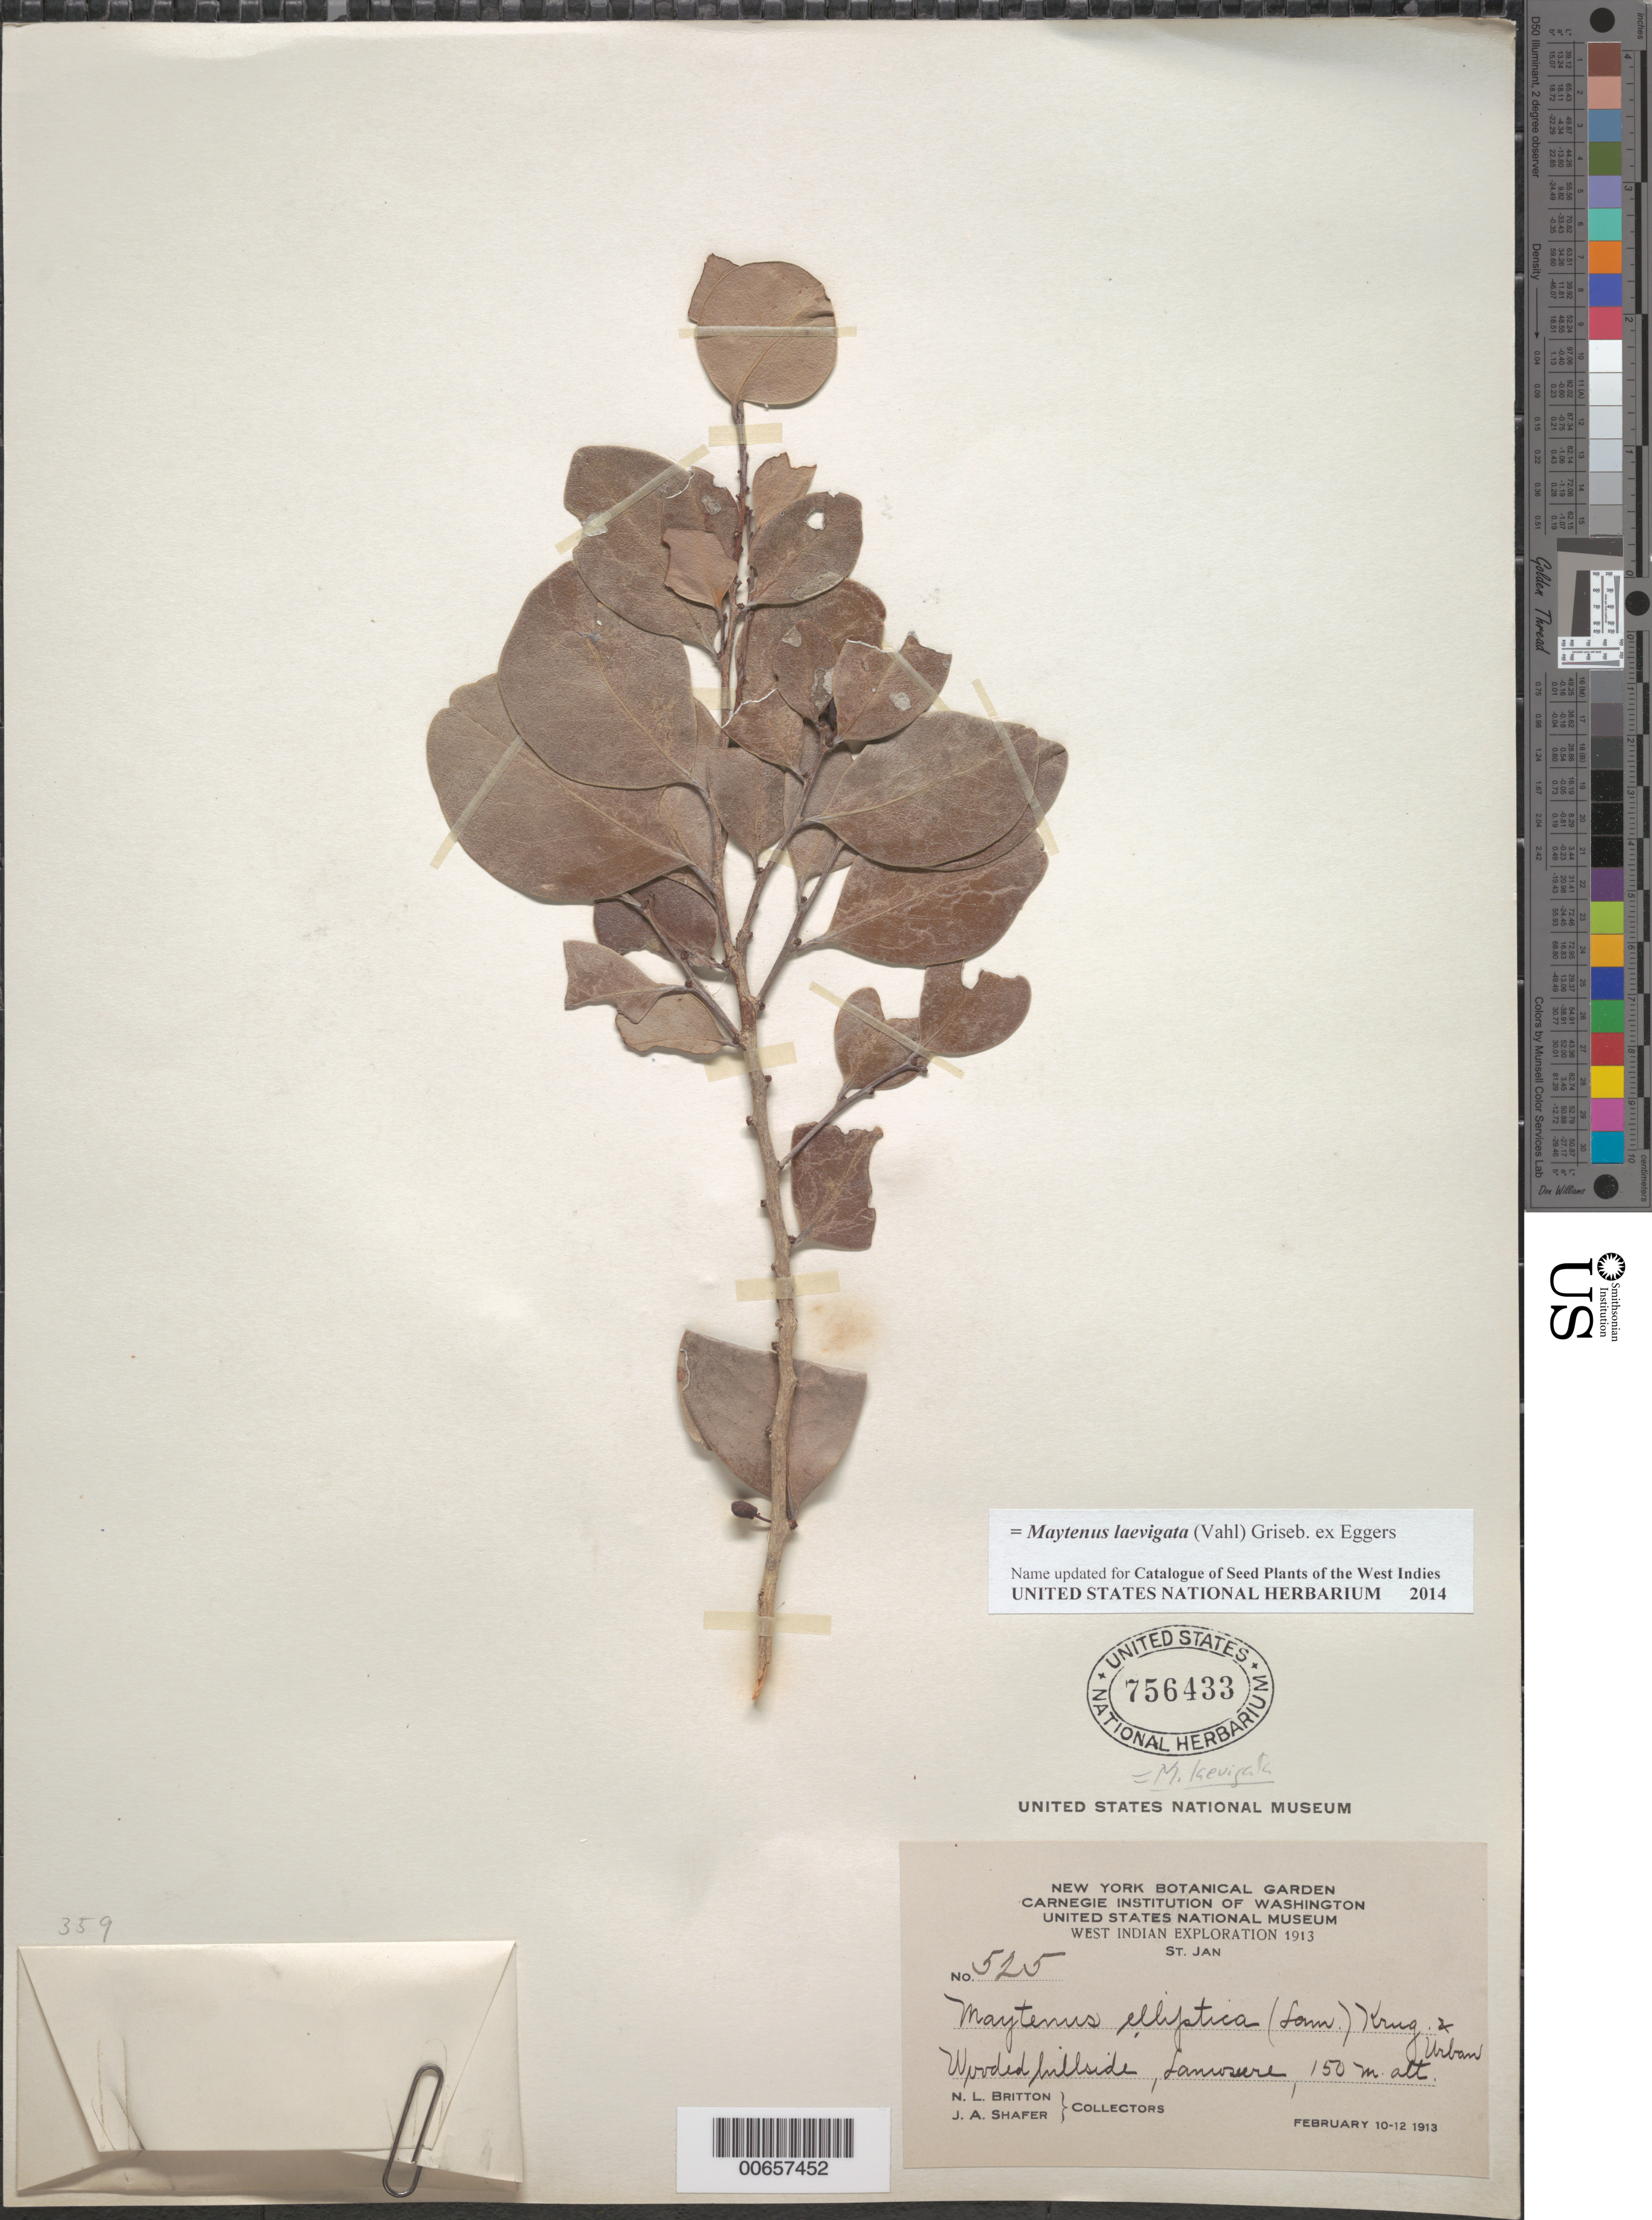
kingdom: Plantae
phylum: Tracheophyta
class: Magnoliopsida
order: Celastrales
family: Celastraceae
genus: Maytenus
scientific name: Maytenus elliptica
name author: (Lam.) Krug & Urb.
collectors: N. Britton & J. A. Shafer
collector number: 525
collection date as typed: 10 Feb 1913 to 12 Feb 1913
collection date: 1913-02-10/1913-02-12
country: U.S. Virgin Islands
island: St. John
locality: St. John; Lameshur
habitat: Wooded hillside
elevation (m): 150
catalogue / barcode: US 756433